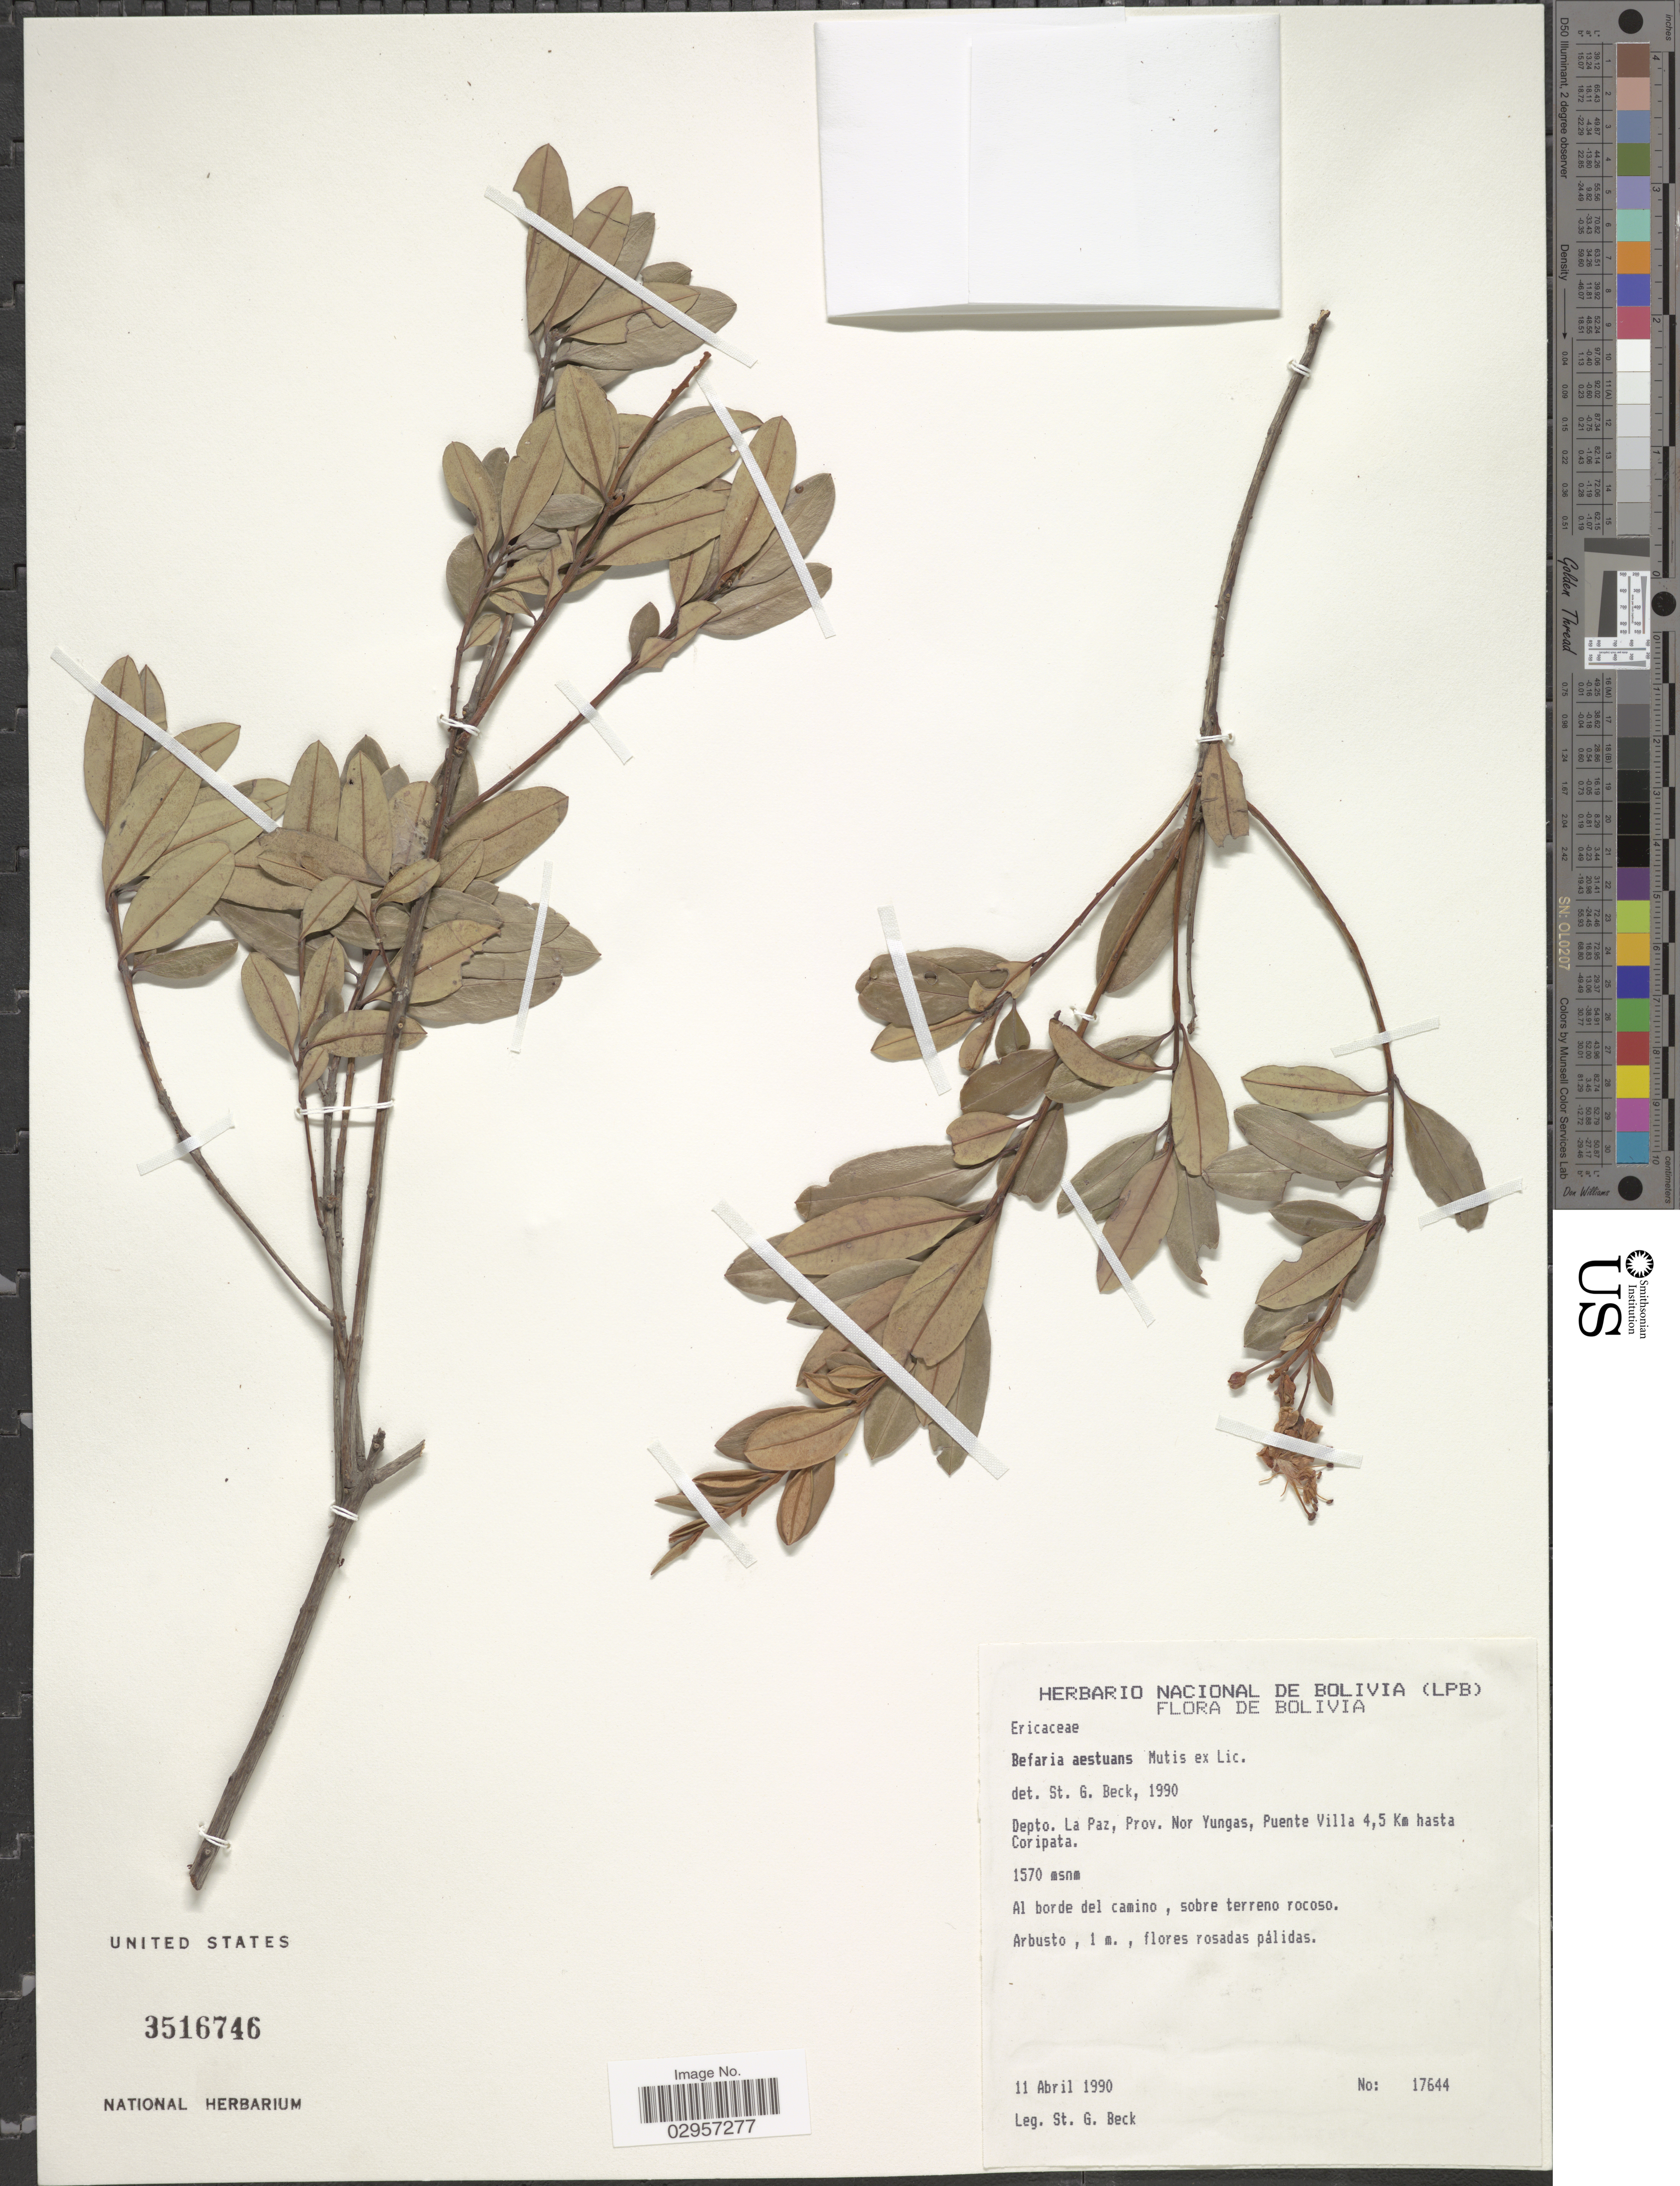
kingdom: Plantae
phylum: Tracheophyta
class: Magnoliopsida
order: Ericales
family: Ericaceae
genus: Befaria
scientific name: Befaria aestuans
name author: Mutis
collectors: S. G. Beck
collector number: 17644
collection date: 1990-04-11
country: Bolivia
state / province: La Paz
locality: Dept. La Paz, Prov. Nor Yungas, Puente Villa 4.5 Km hasta Coripata.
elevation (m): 1570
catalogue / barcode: US 3516746